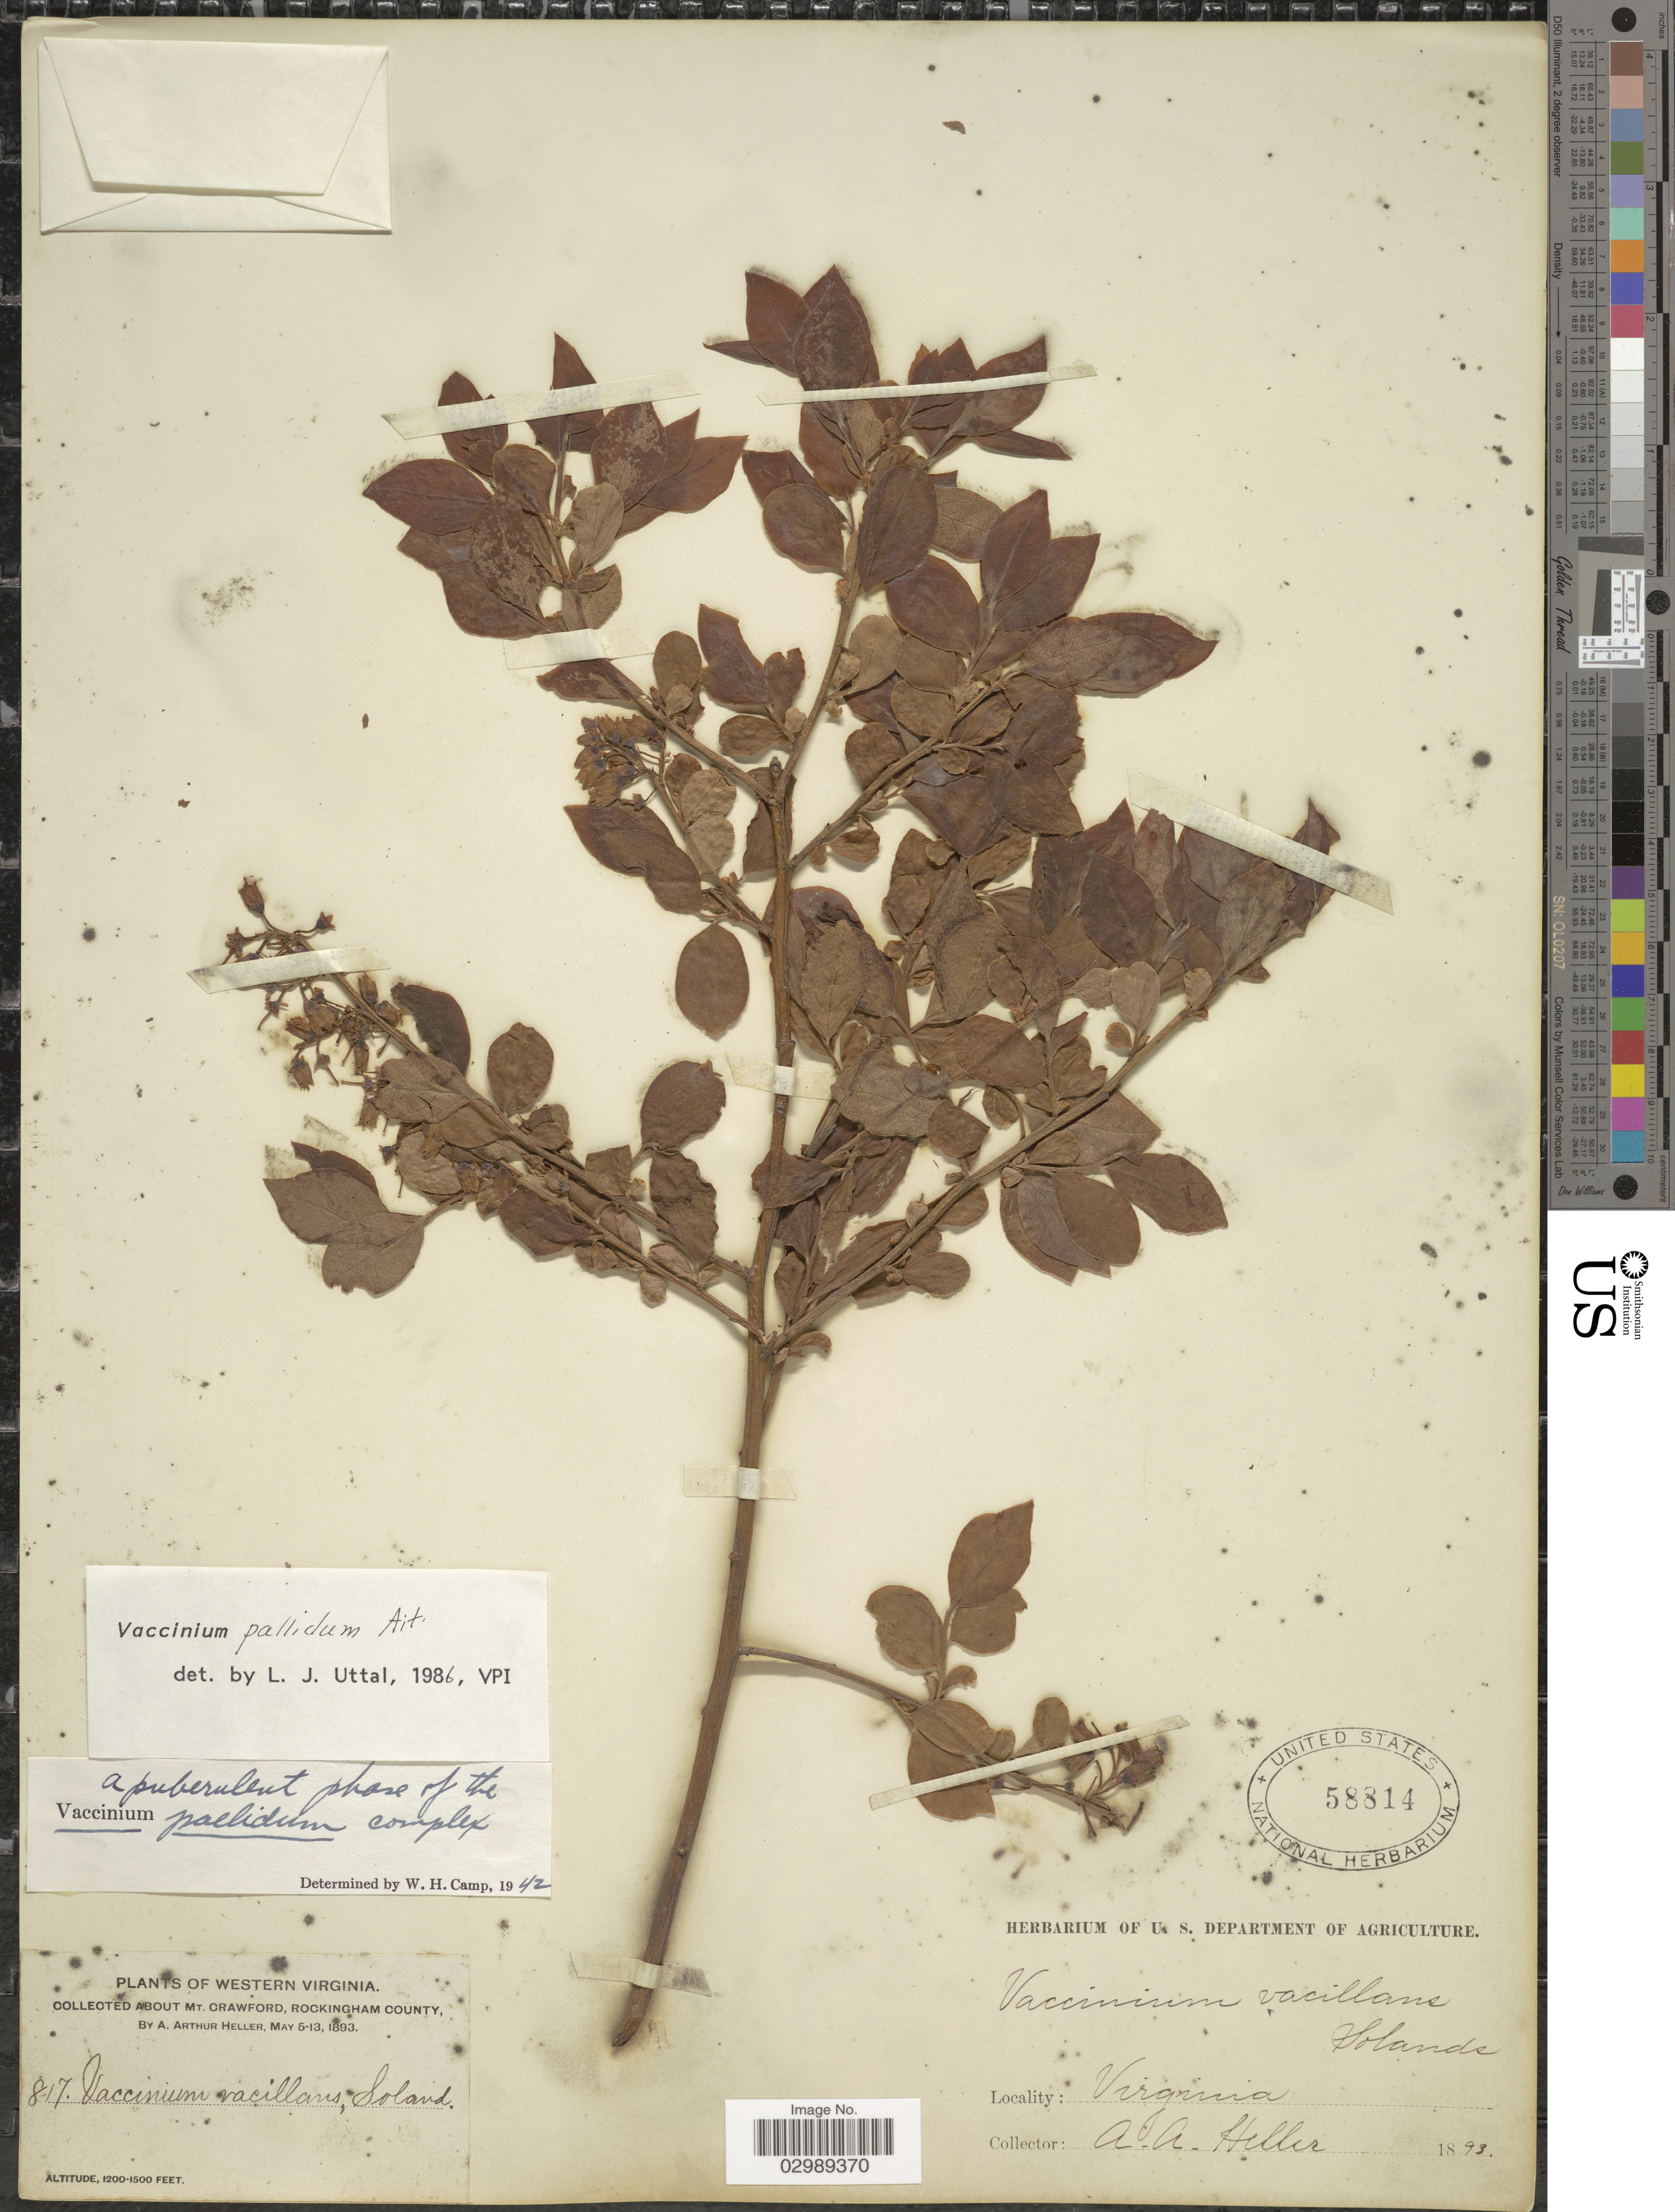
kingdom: Plantae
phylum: Tracheophyta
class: Magnoliopsida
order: Ericales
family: Ericaceae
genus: Vaccinium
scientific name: Vaccinium pallidum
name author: Aiton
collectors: A. A. Heller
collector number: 817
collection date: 1893-05-05/1893-05-13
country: United States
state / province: Virginia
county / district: Rockingham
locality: Western Virginia, about Mt. Crawford, Rockingham County.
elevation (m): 366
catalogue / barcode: US 58814